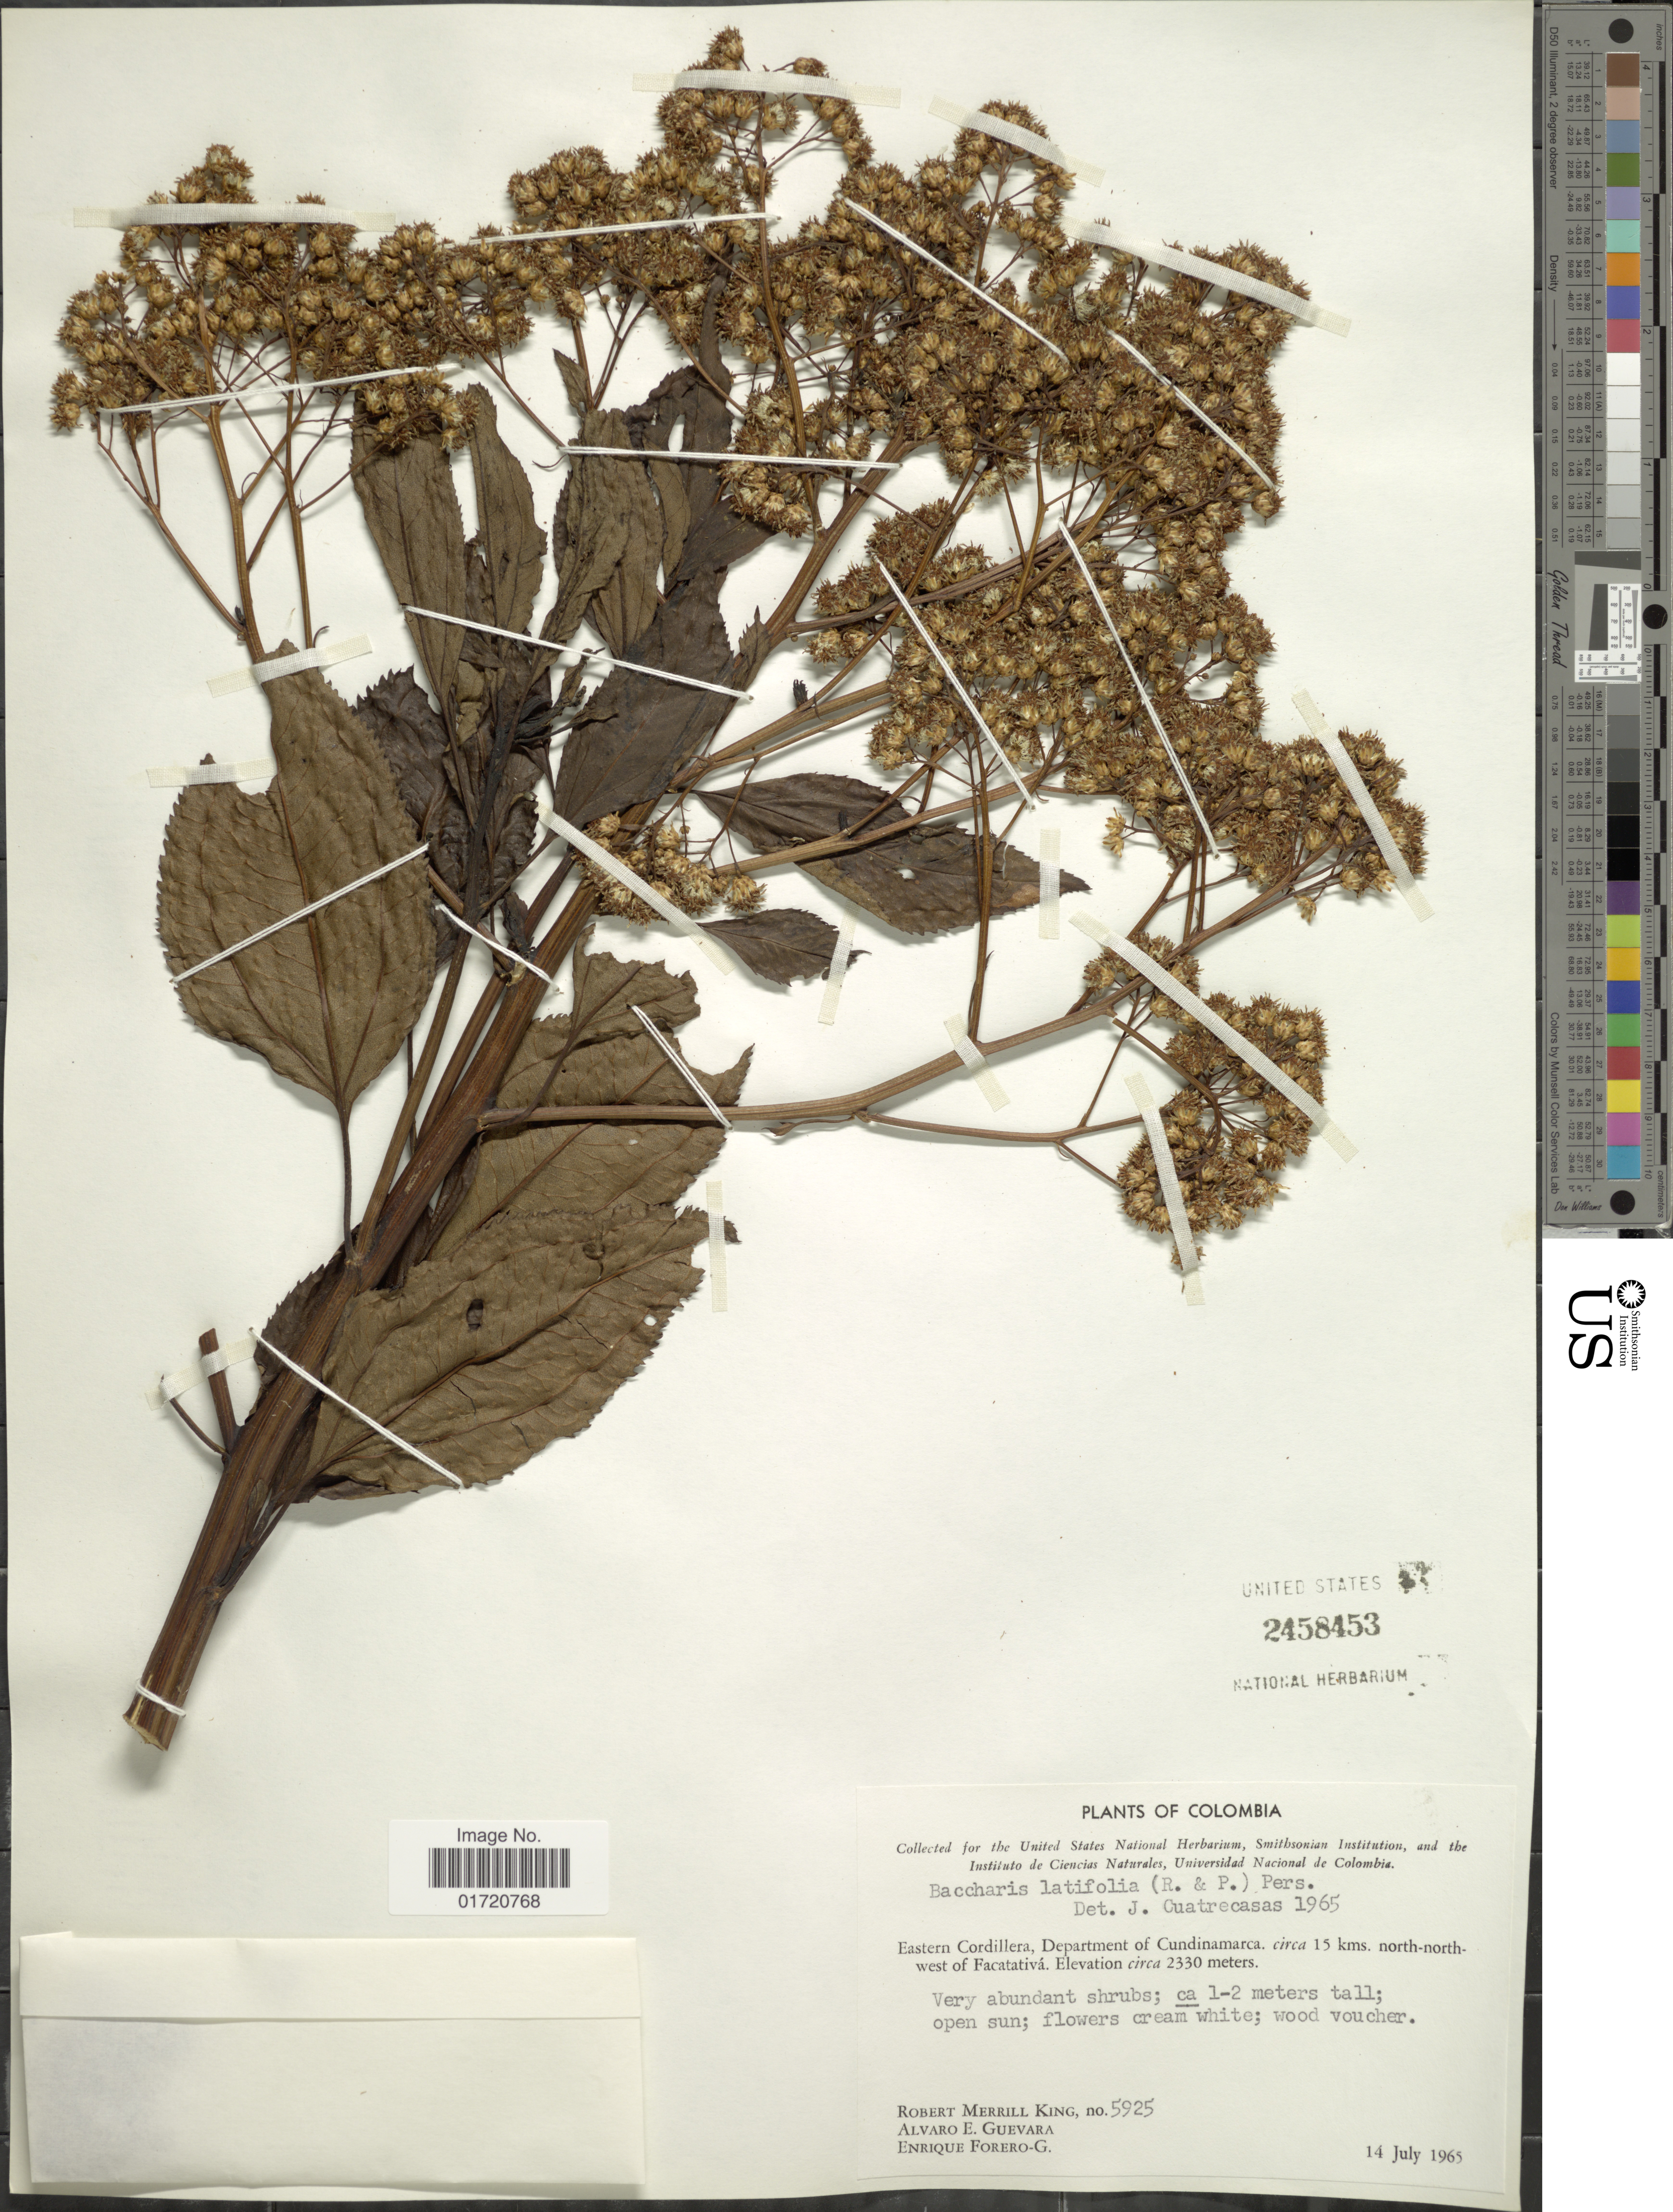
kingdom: Plantae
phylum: Tracheophyta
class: Magnoliopsida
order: Asterales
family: Asteraceae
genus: Baccharis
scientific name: Baccharis latifolia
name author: (Ruiz & Pav.) Pers.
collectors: R. M. King, A. E. Guevara & E. Forero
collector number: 5925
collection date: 1965-07-14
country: Colombia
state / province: Cundinamarca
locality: Eastern Cordillera, circa 15 kms north-north-west of Facatativa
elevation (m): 2330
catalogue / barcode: US 2458453